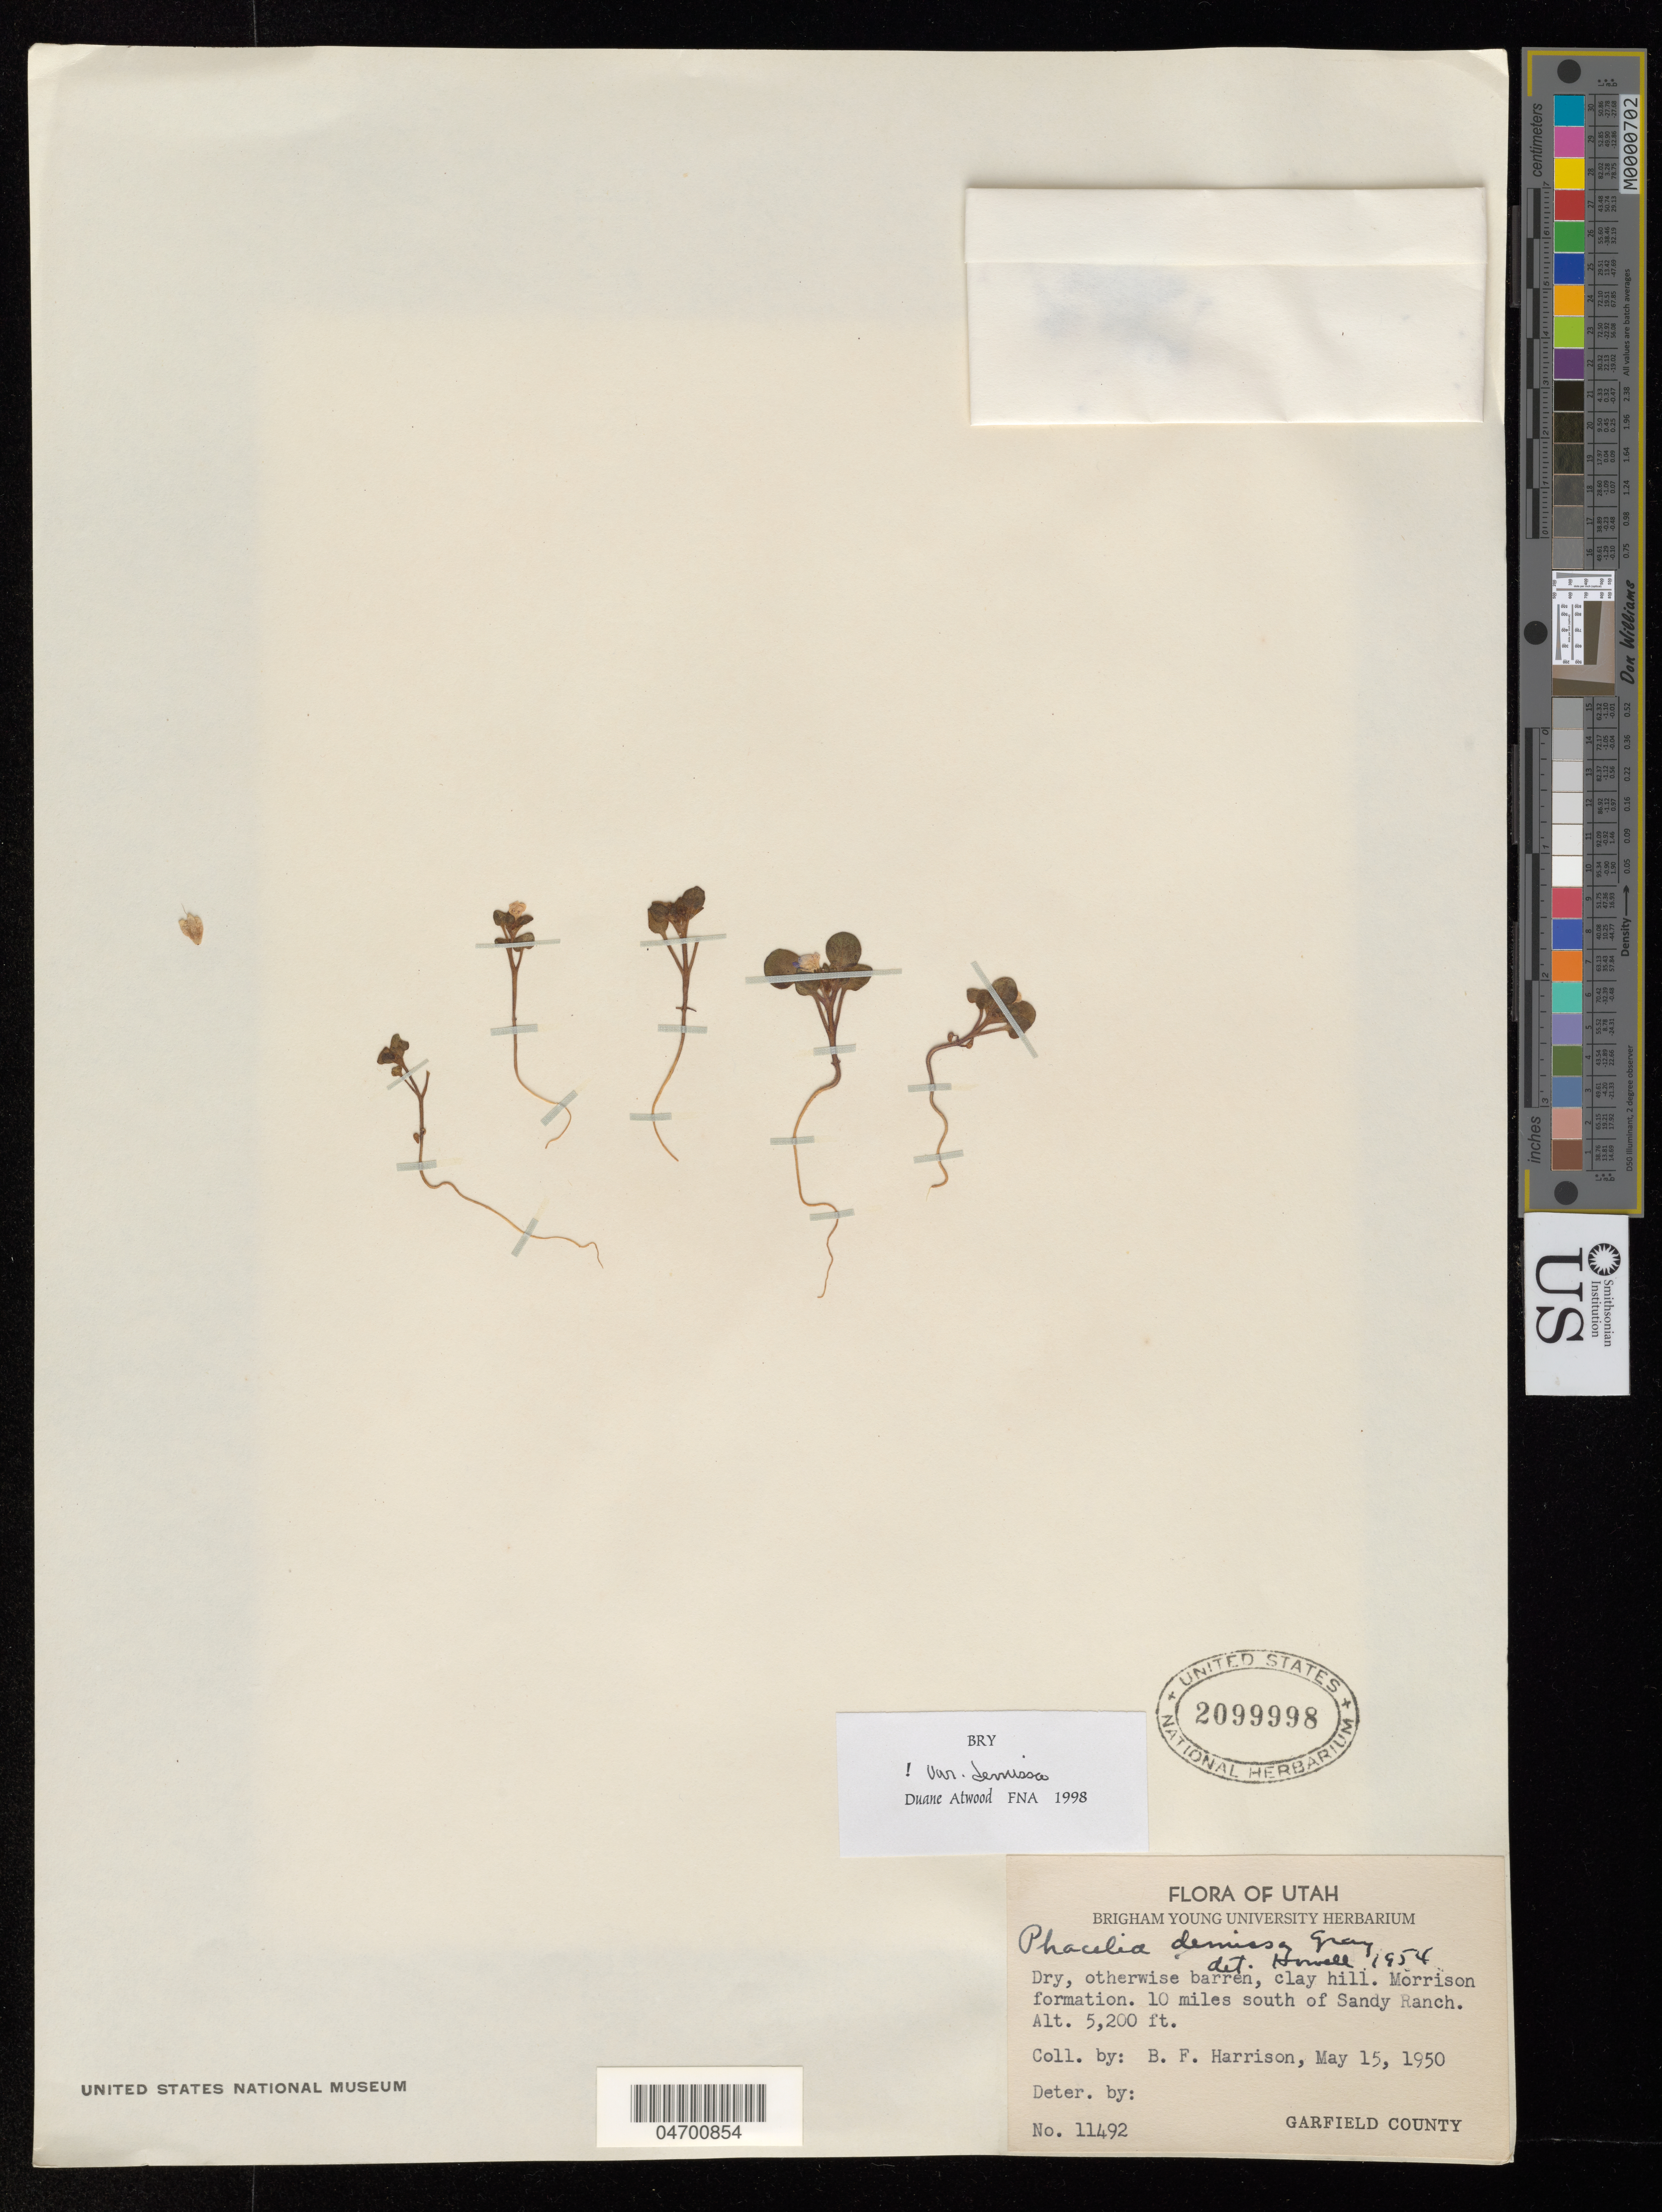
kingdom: Plantae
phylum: Tracheophyta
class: Magnoliopsida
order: Boraginales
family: Hydrophyllaceae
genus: Phacelia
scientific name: Phacelia demissa var. heterotricha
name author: J.T. Howell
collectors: B. F. Harrison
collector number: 11492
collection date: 1950-05-15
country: United States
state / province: Utah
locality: Morrison formation. 10 miles south of Sandy Ranch.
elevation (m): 1585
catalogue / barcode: US 2099998